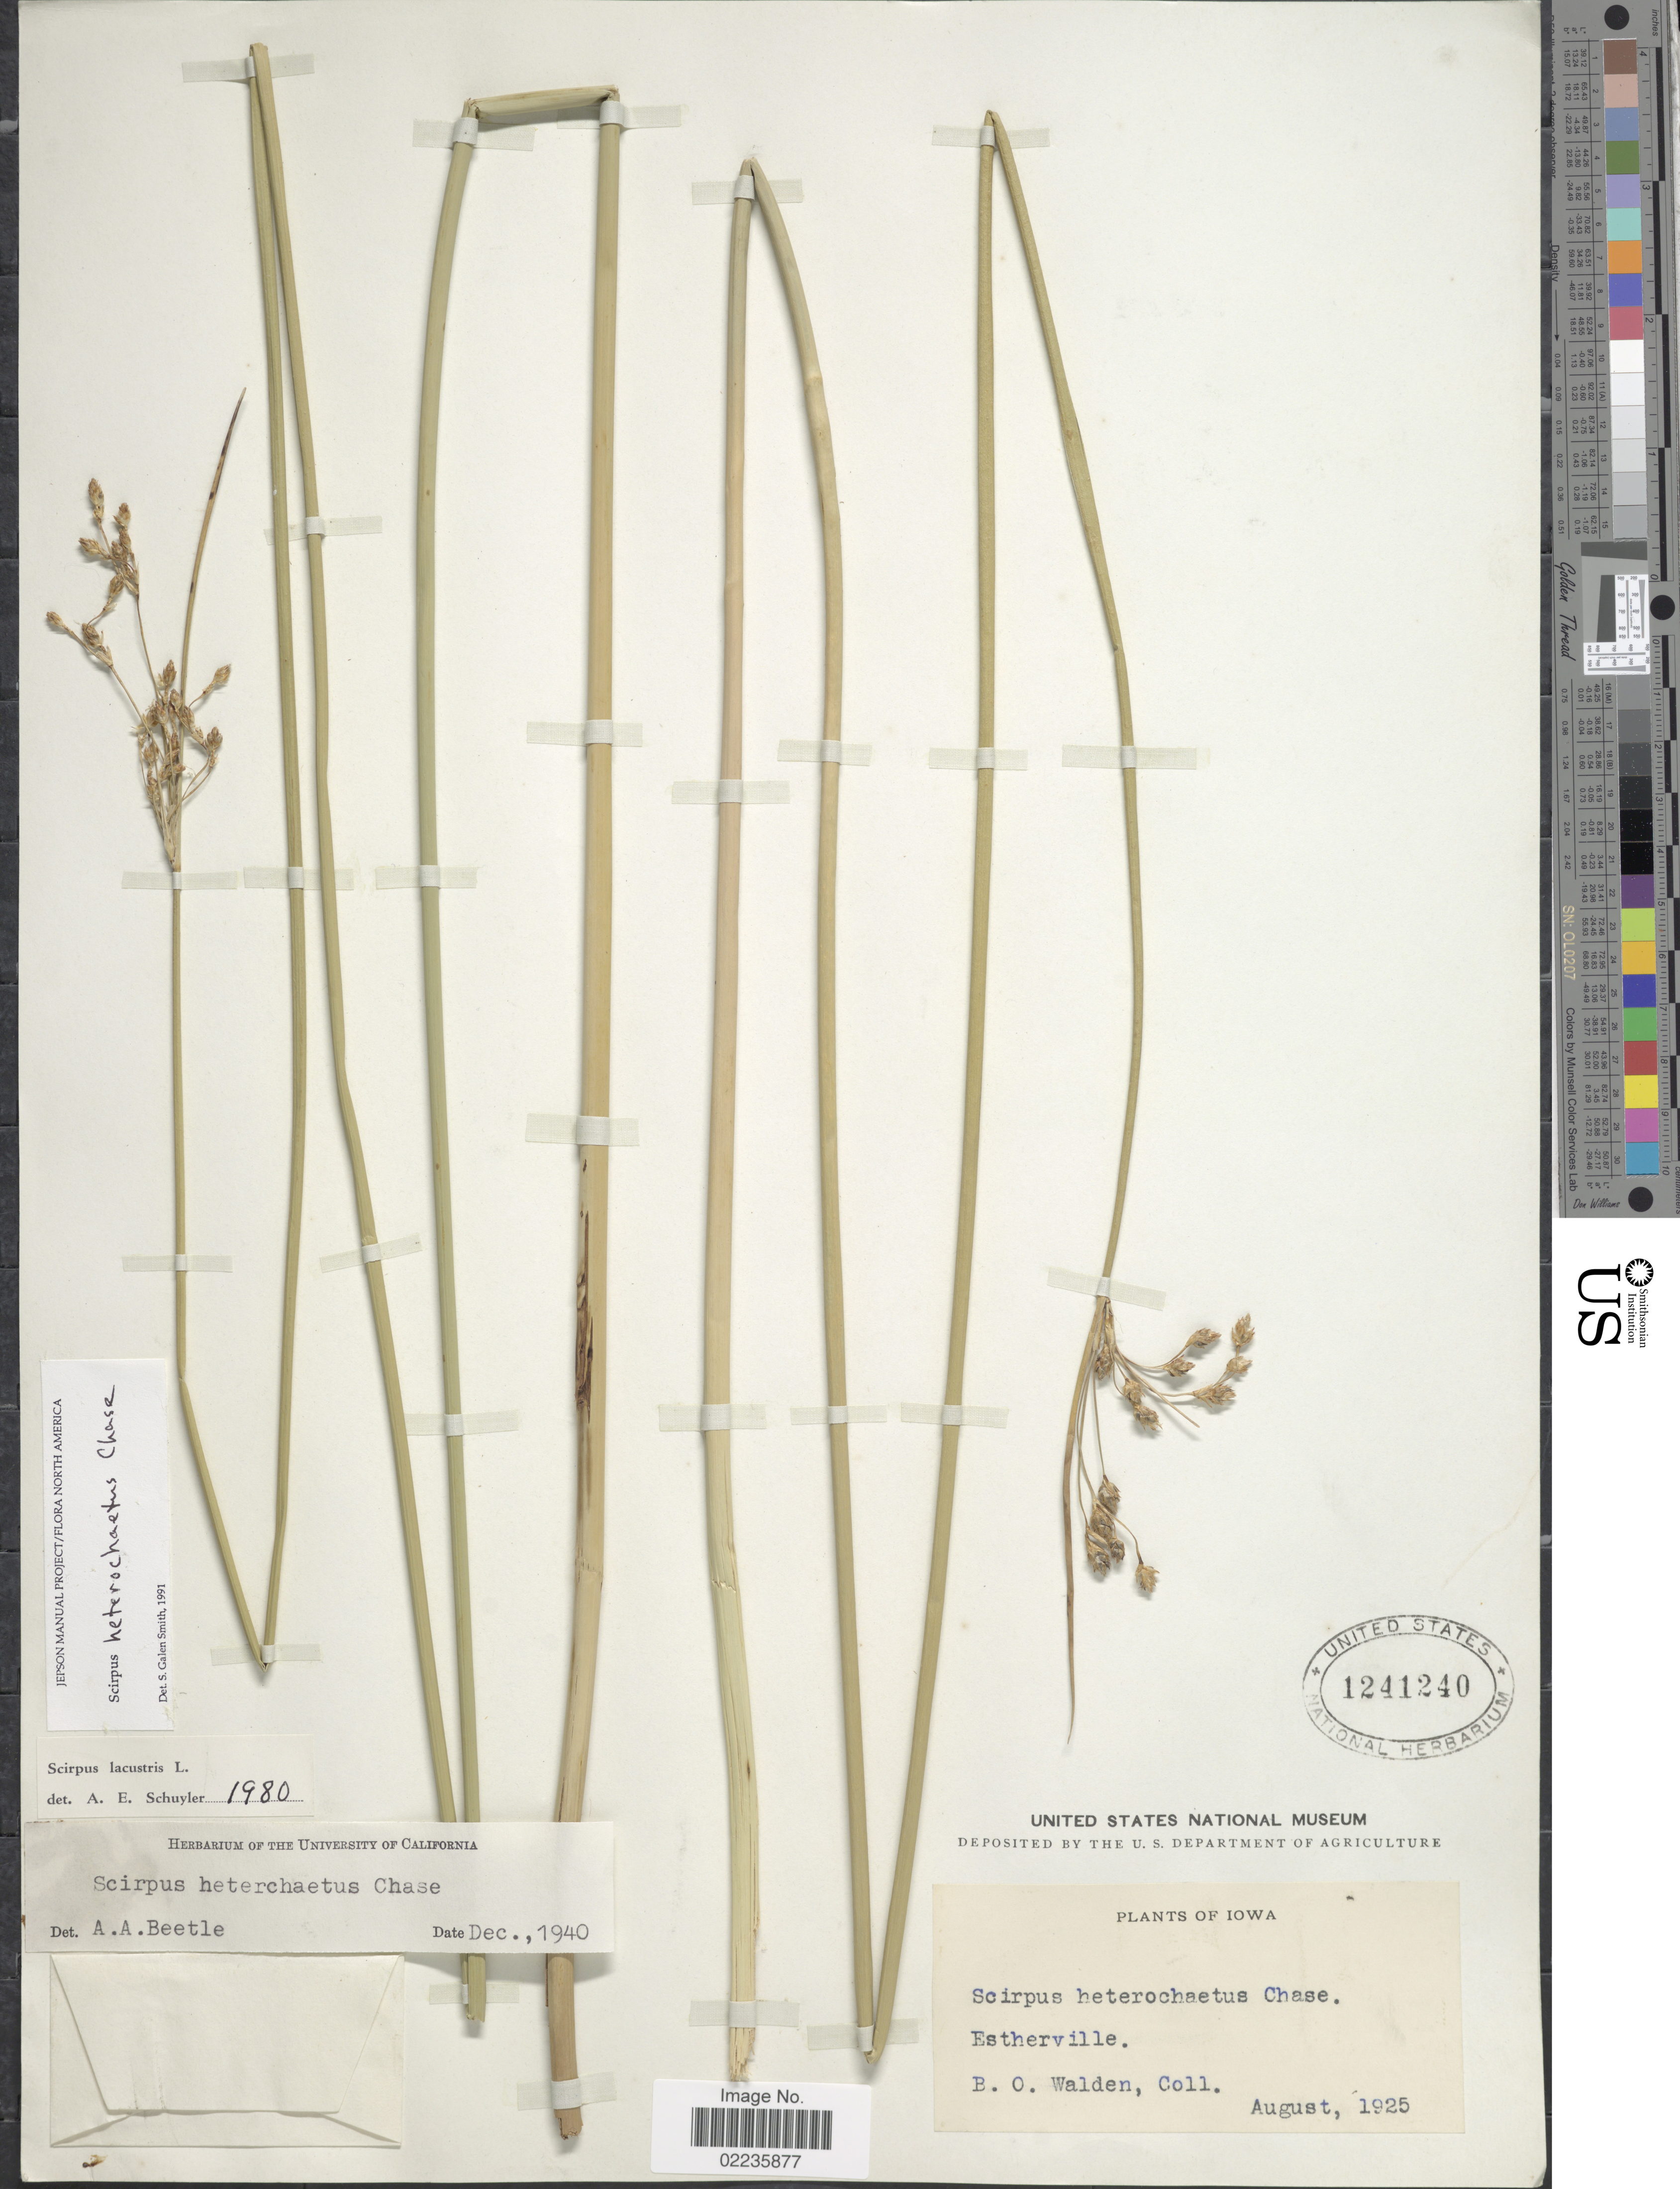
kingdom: Plantae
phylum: Tracheophyta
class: Liliopsida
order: Poales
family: Cyperaceae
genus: Schoenoplectus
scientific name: Schoenoplectus heterochaetus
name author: (Chase) Soják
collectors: B. Walden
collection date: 1925-08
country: United States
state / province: Iowa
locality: Estherville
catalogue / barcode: US 1241240